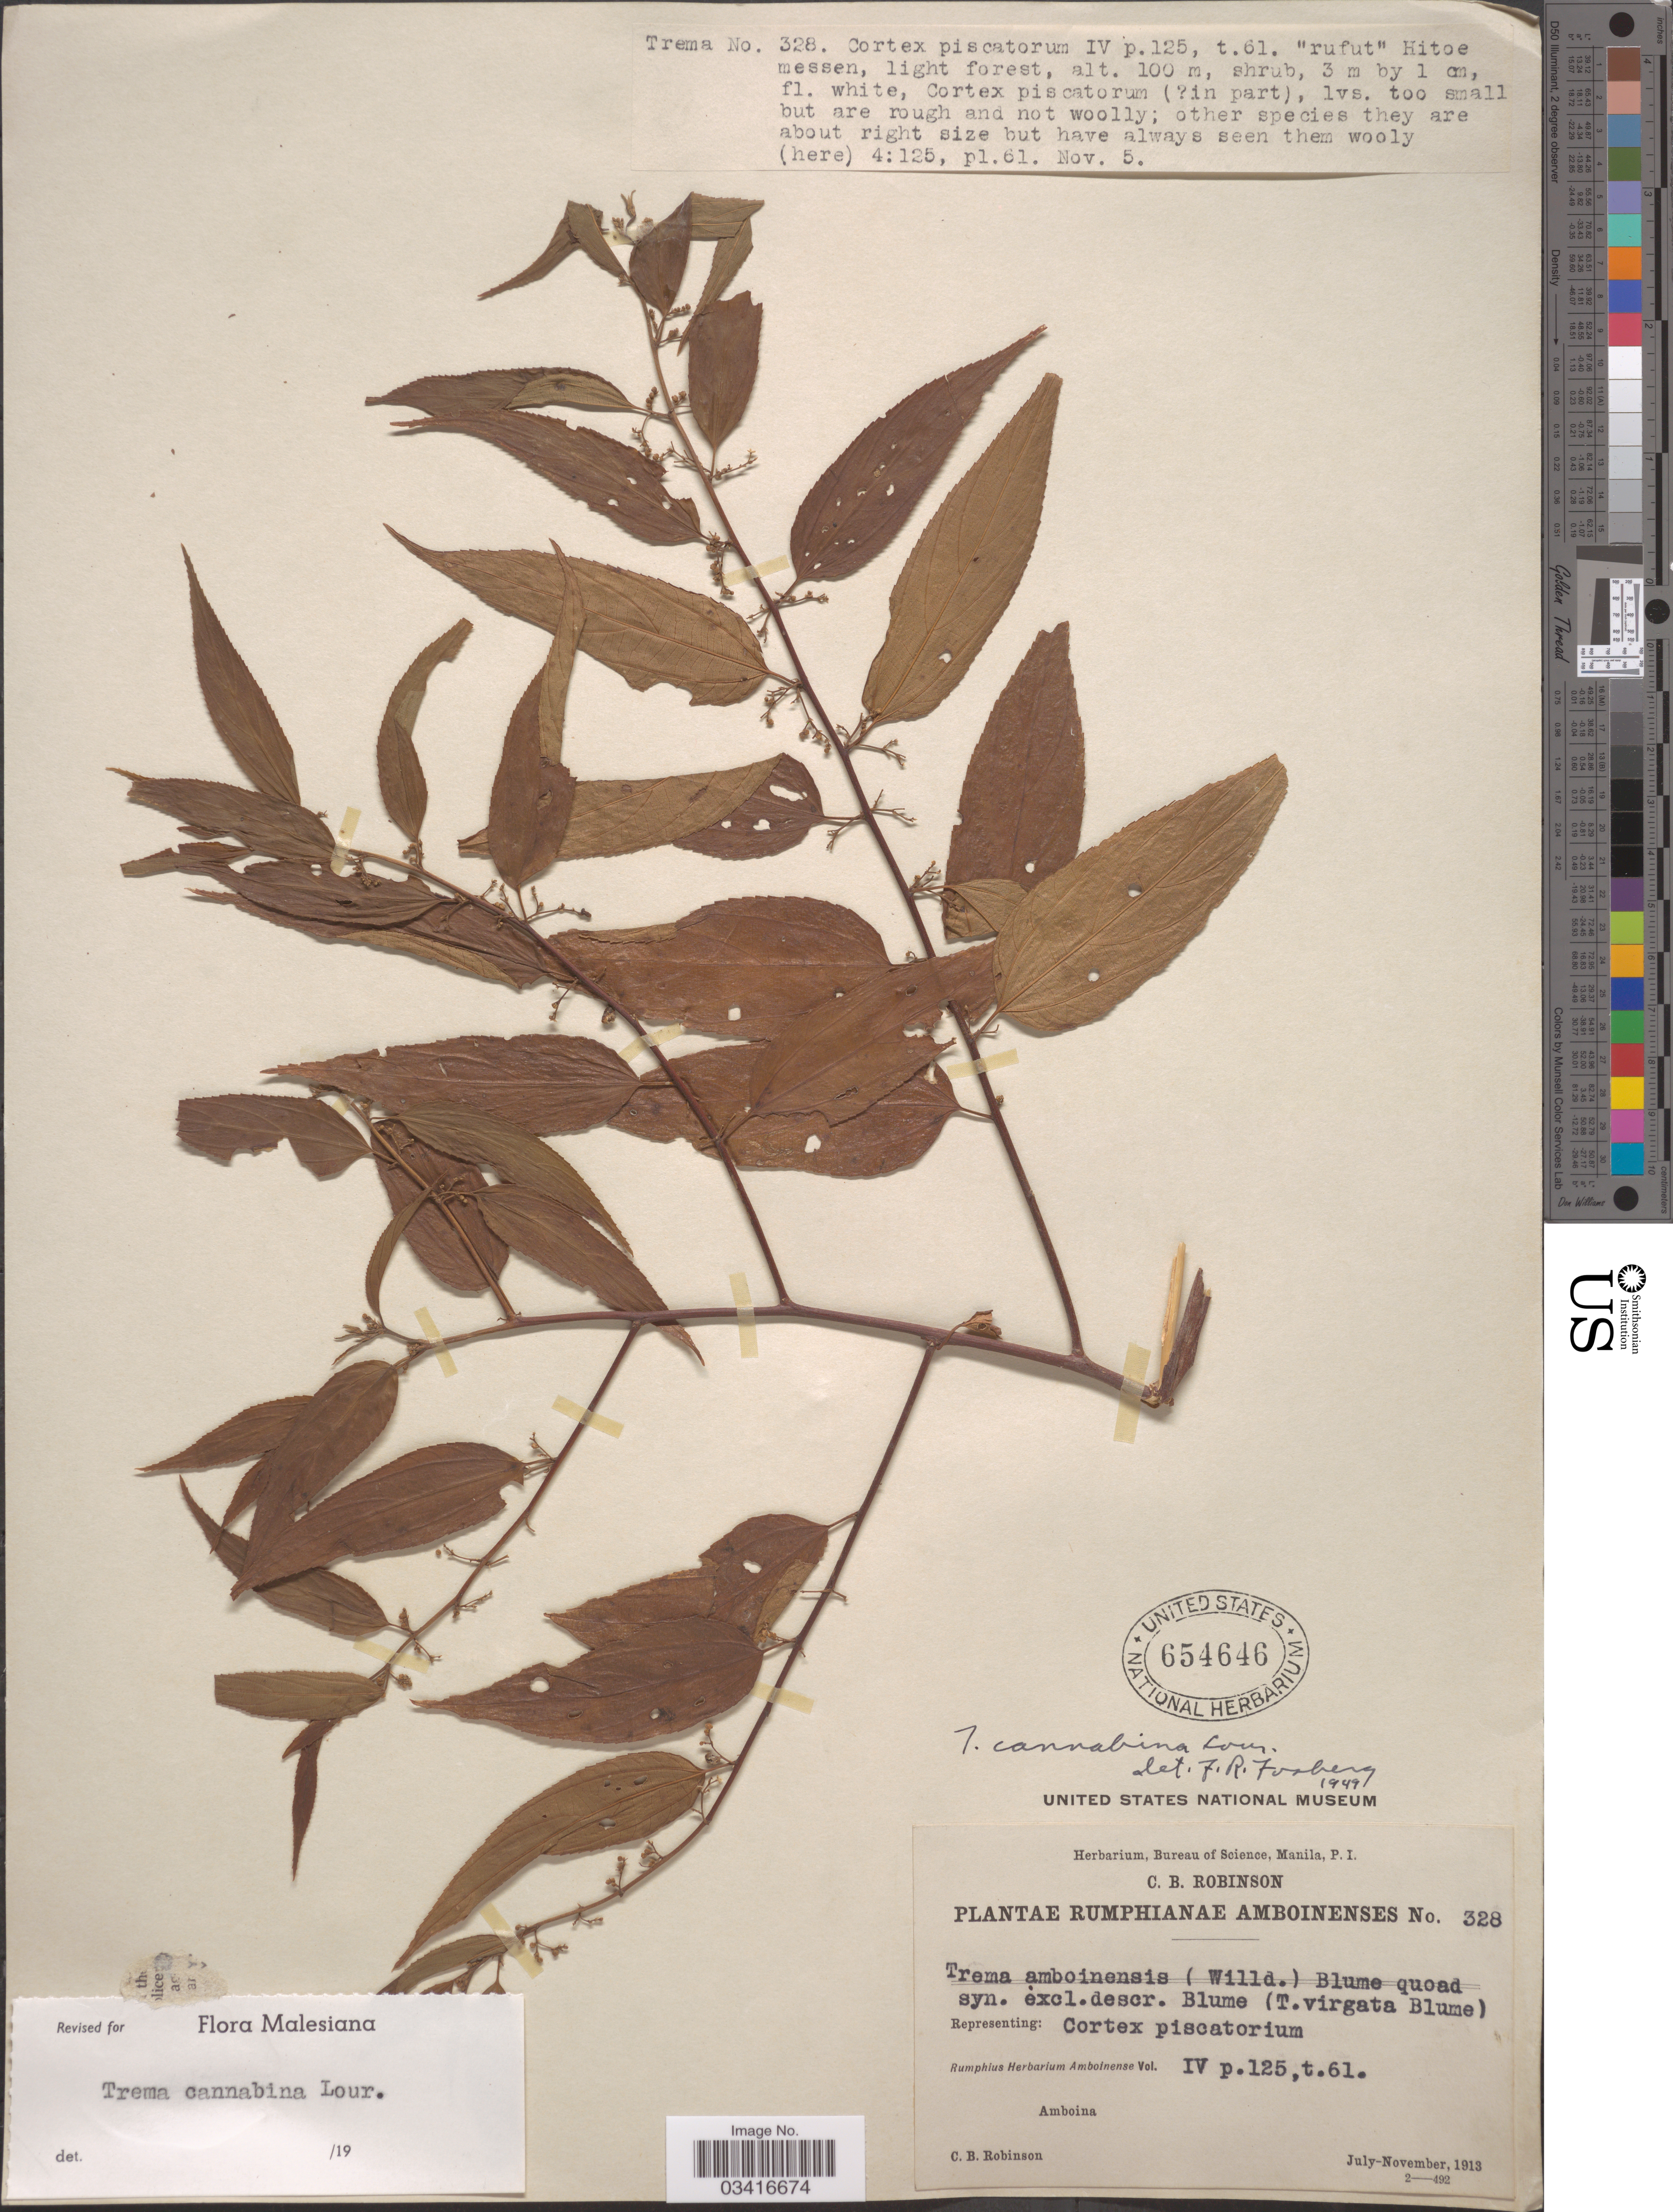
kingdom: Plantae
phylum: Tracheophyta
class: Magnoliopsida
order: Rosales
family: Cannabaceae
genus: Trema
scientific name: Trema cannabina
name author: Lour.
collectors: C. Robinson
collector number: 328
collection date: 1913-07/1913-11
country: Indonesia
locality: Hitoe messen [unsure placement]. Amboina.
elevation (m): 100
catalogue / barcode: US 654646